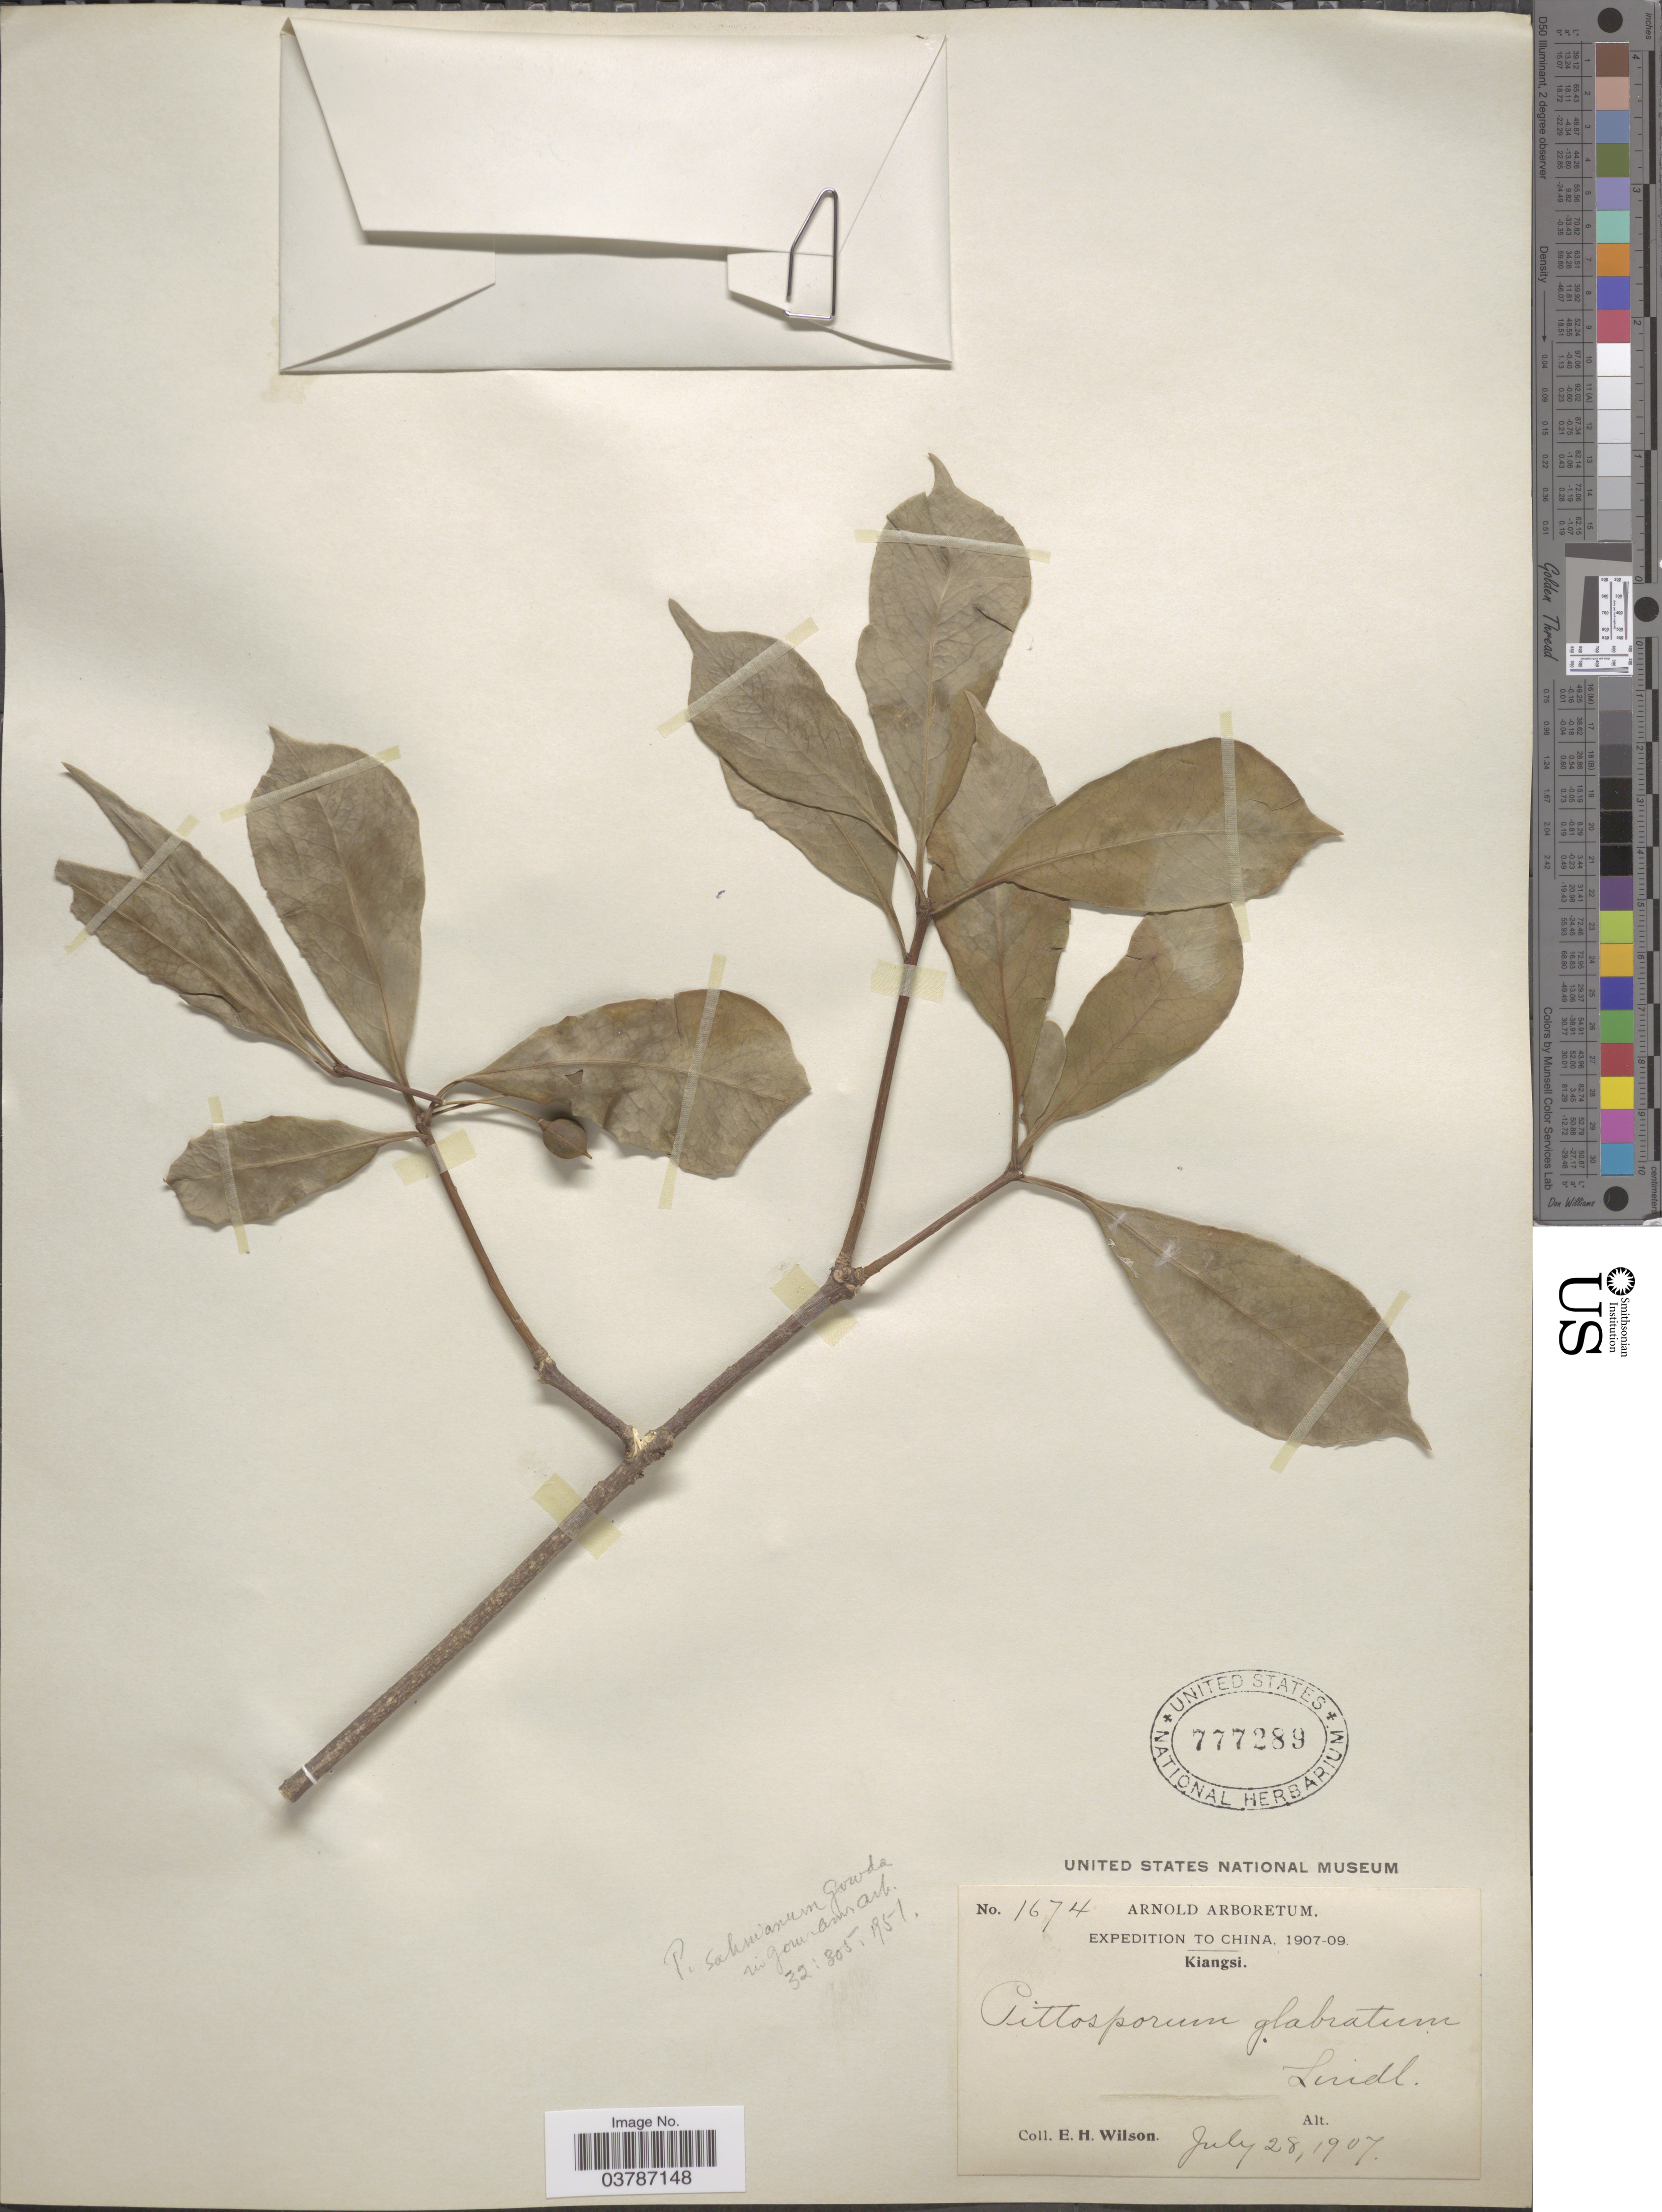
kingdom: Plantae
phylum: Tracheophyta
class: Magnoliopsida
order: Apiales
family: Pittosporaceae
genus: Pittosporum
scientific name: Pittosporum glabratum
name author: Lindl.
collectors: E. Wilson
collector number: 1674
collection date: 1907-07-28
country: China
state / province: Jiangxi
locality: Kiangsi.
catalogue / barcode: US 777289